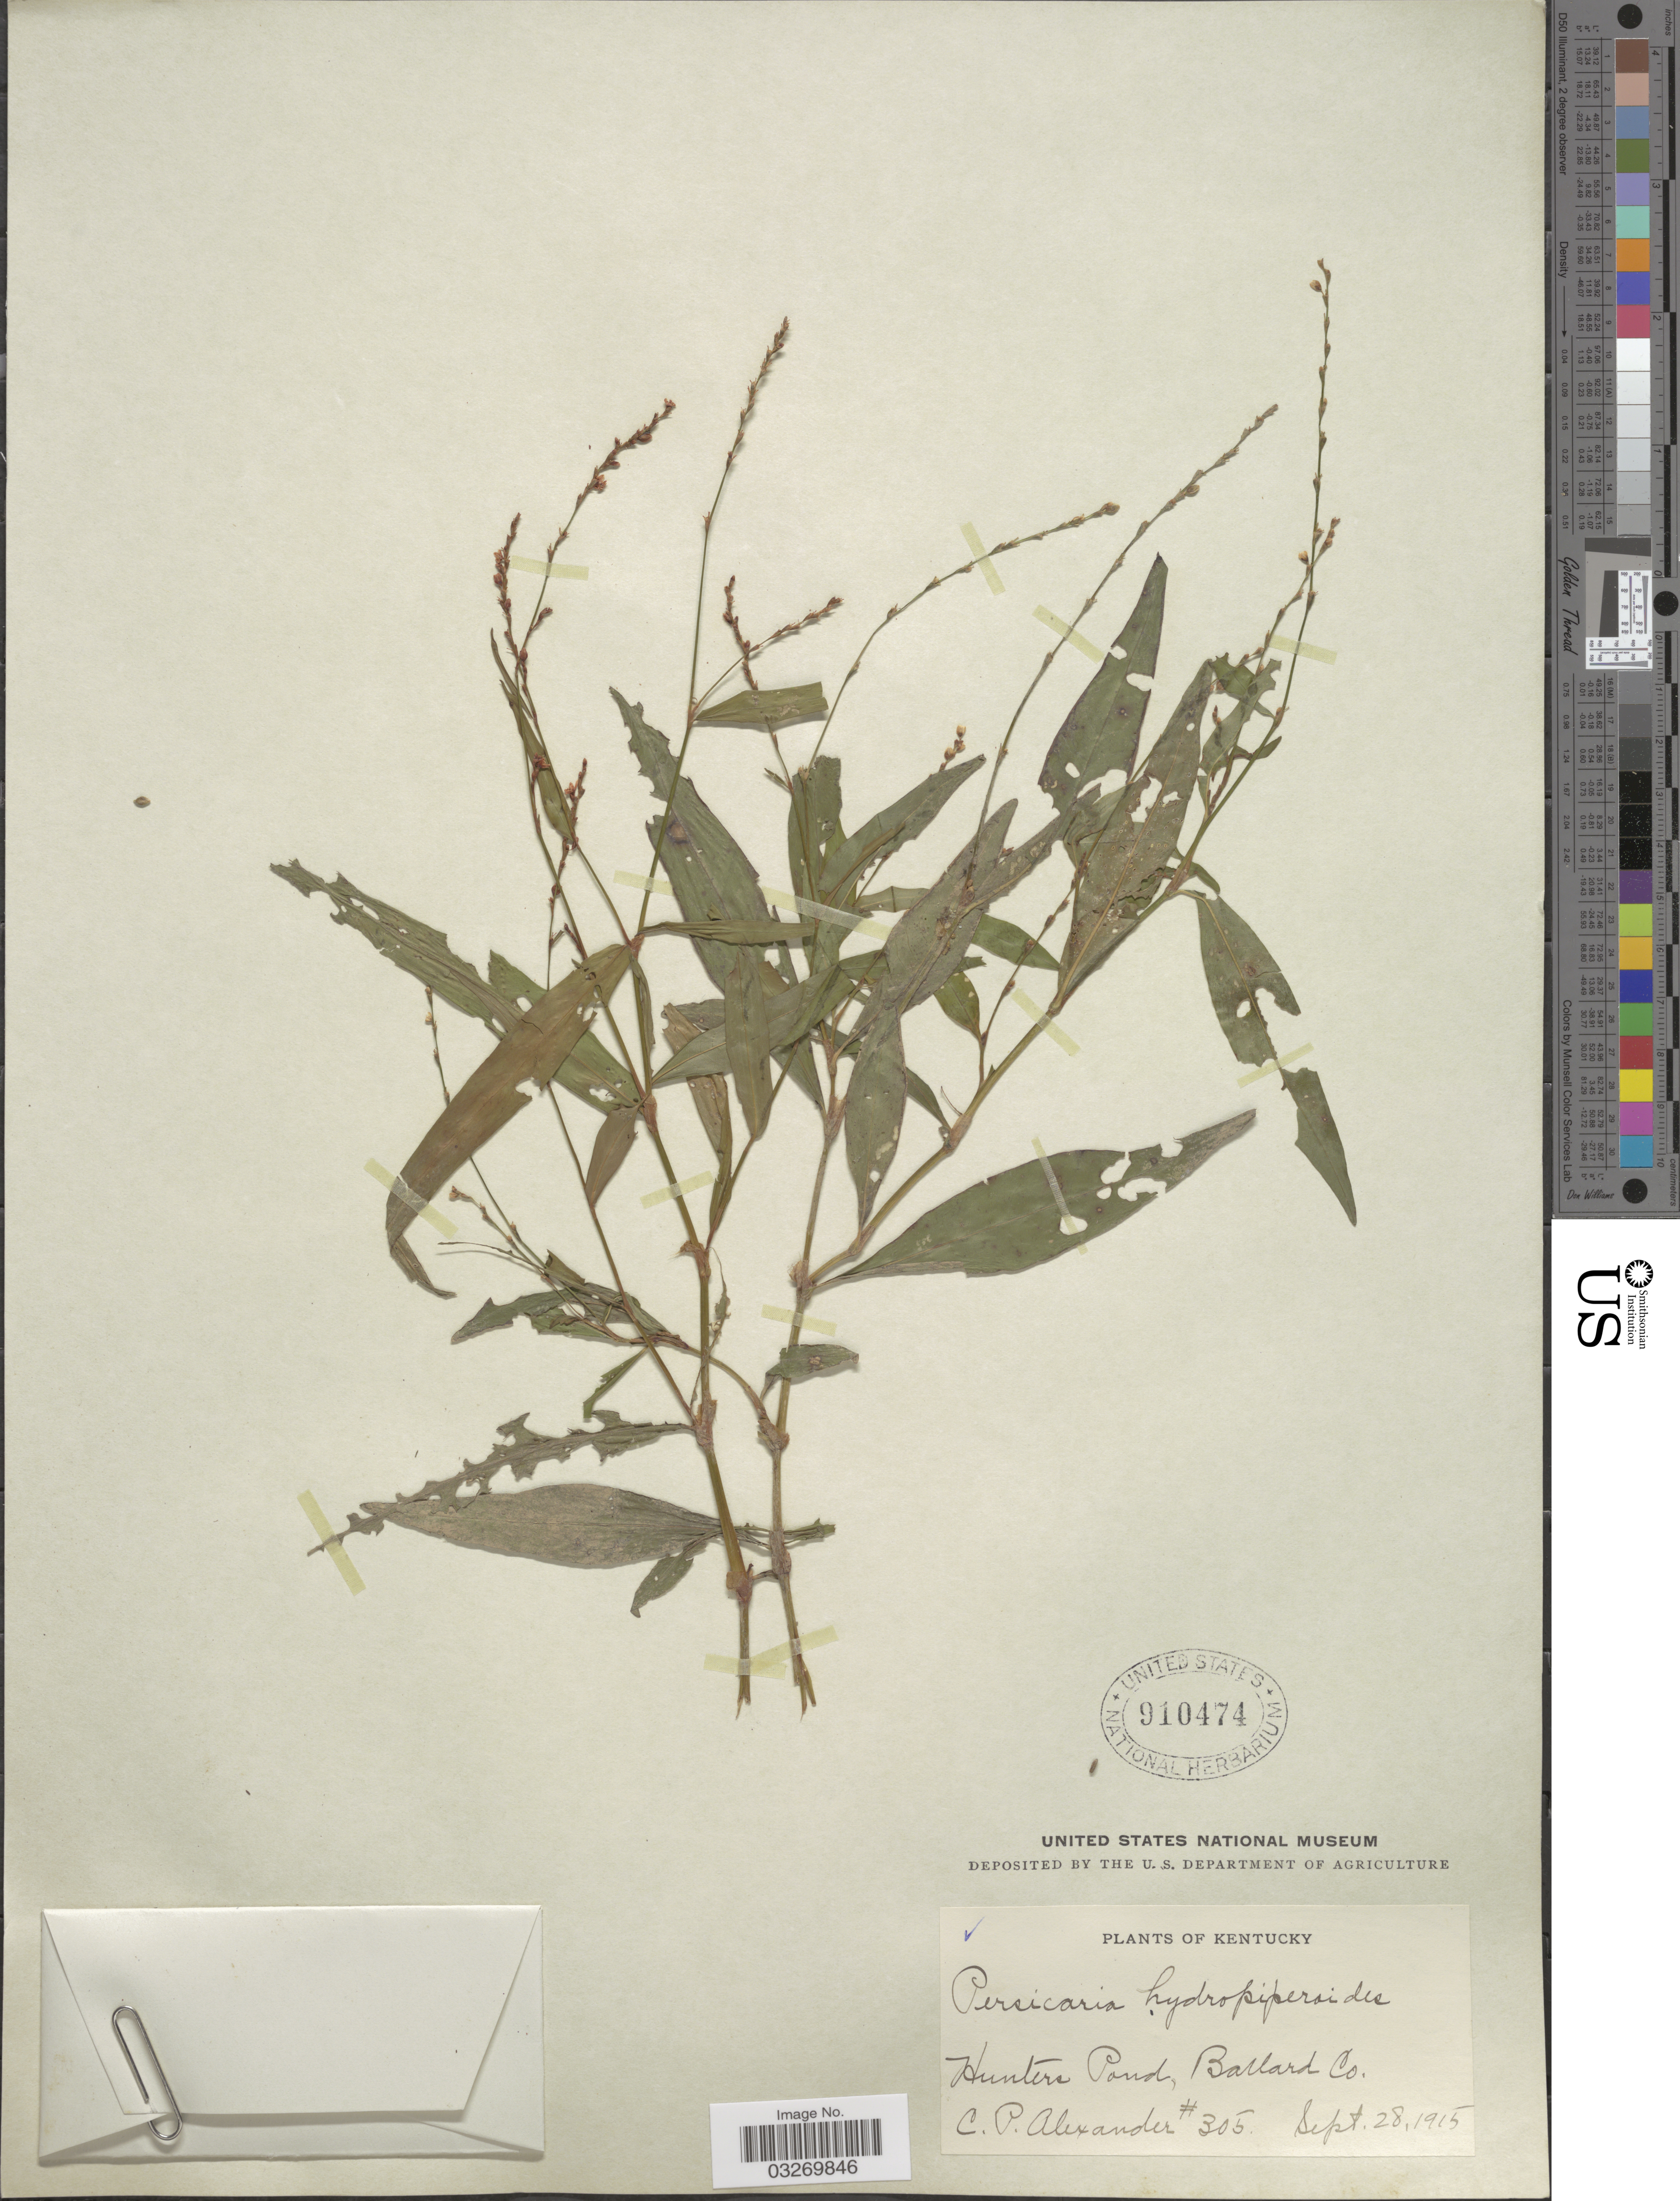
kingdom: Plantae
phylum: Tracheophyta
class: Magnoliopsida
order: Caryophyllales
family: Polygonaceae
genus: Persicaria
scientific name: Persicaria punctata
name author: (Elliott) Small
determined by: Atha, D. E.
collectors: C. P. Alexander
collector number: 305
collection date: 1915-09-28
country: United States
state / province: Kentucky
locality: Hunters Pond, Ballard Co.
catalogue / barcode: US 910474